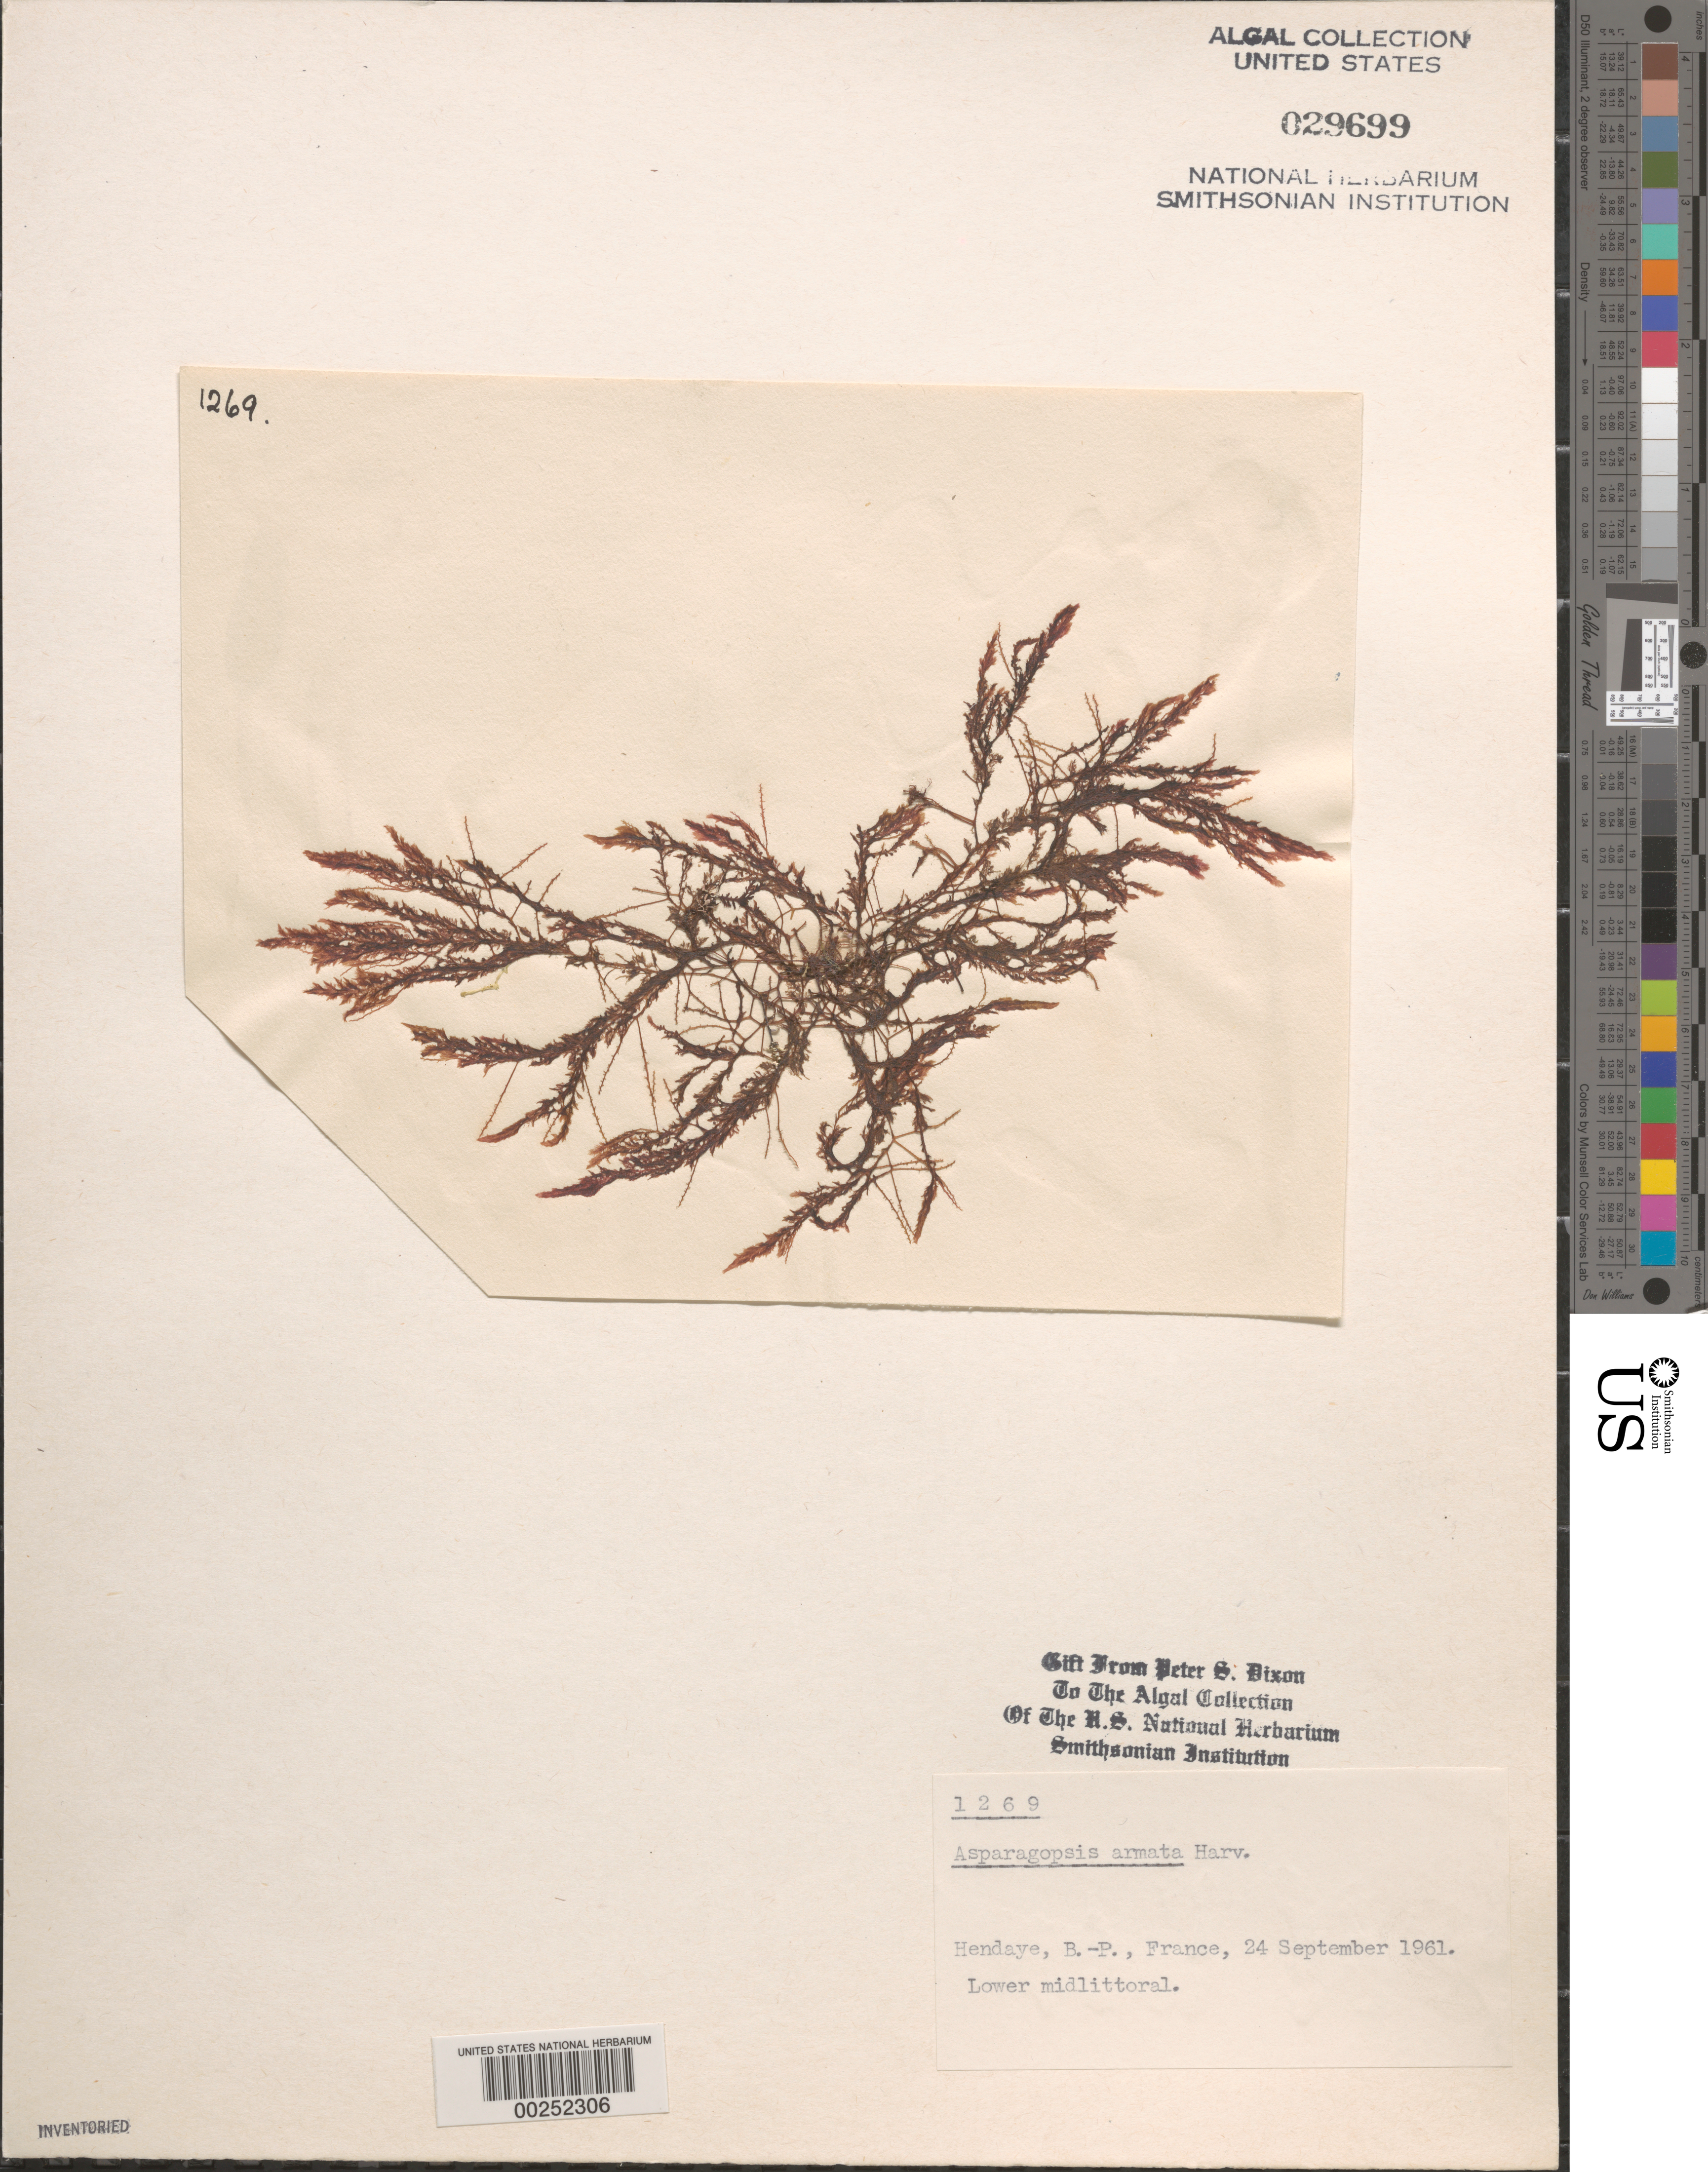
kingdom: Plantae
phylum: Rhodophyta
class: Florideophyceae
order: Bonnemaisoniales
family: Bonnemaisoniaceae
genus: Asparagopsis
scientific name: Asparagopsis armata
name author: Harv.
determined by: Dixon, P. S.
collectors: P. S. Dixon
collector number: PSD 1269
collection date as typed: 24 Sep 1961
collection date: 1961-09-24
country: France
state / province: Nouvelle-Aquitaine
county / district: Pyrénées-Atlantiques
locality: Hendaye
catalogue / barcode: US 29699